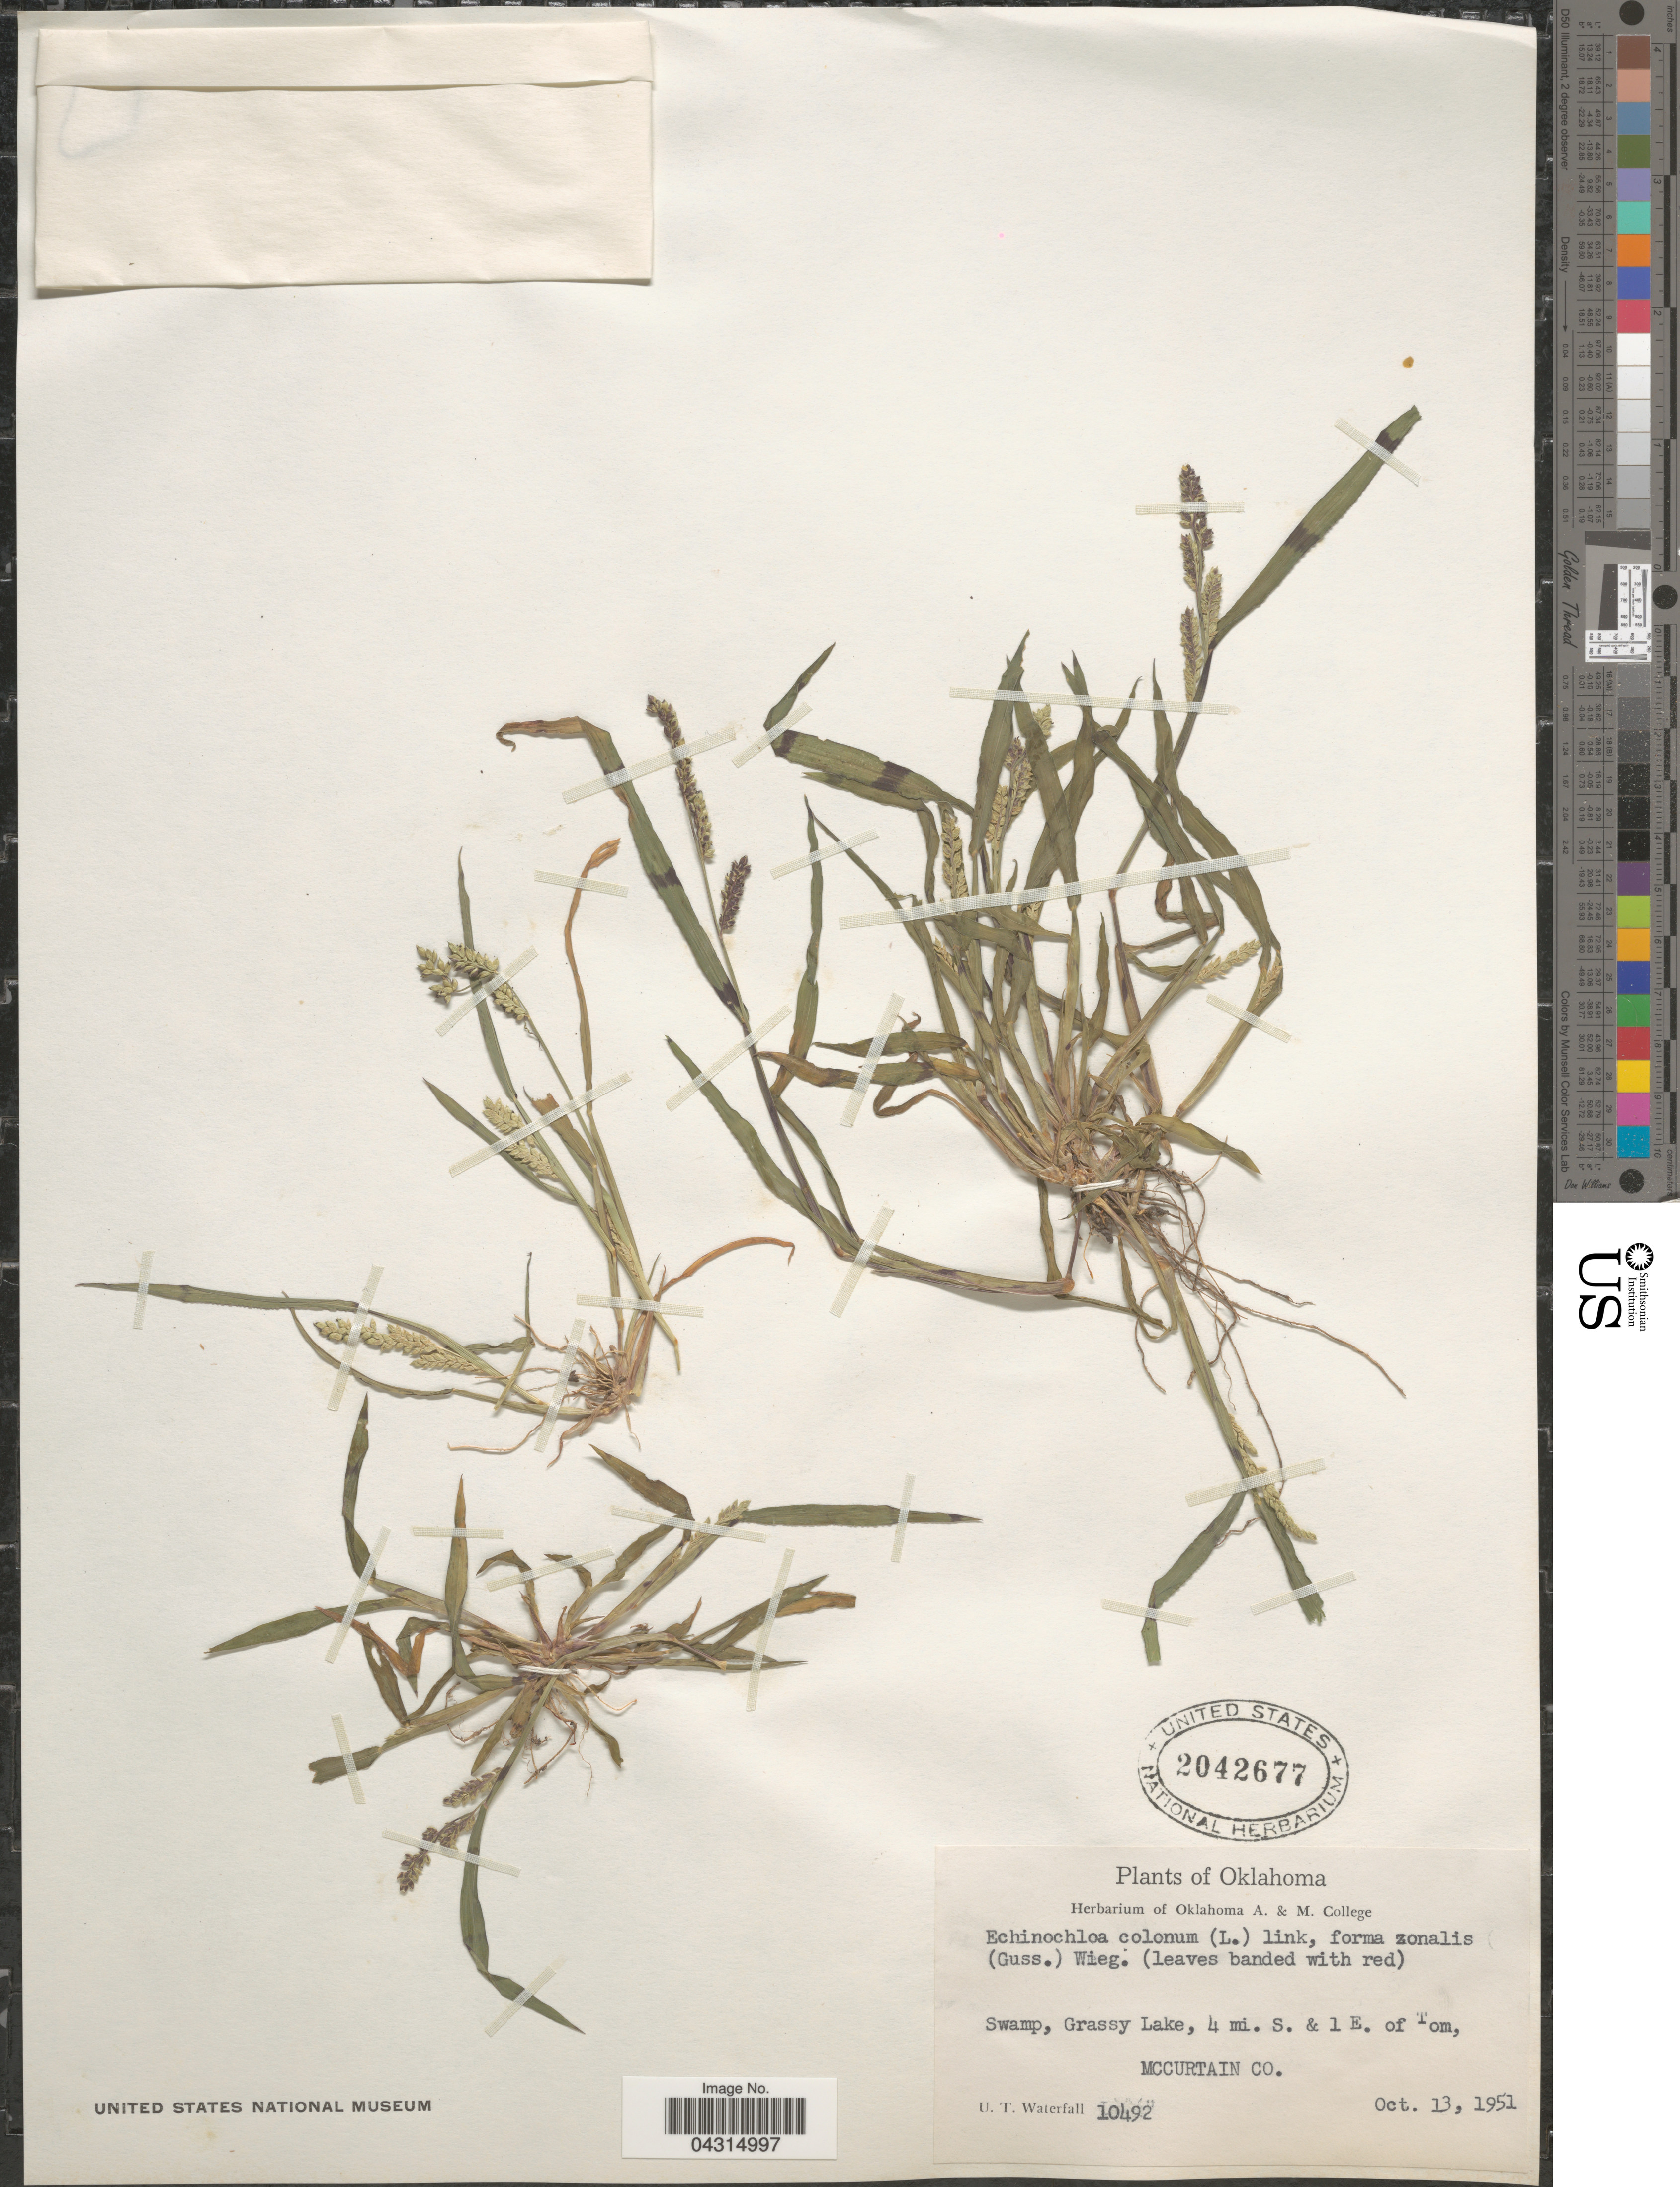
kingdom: Plantae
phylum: Tracheophyta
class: Liliopsida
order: Poales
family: Poaceae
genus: Echinochloa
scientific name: Echinochloa colona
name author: (L.) Link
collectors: U. T. Waterfall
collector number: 10492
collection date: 1951-10-13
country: United States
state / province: Oklahoma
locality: Swamp, Grassy Lake, 4 mi. S. & 1 E. of Tom, Mccurtain Co.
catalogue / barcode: US 2042677